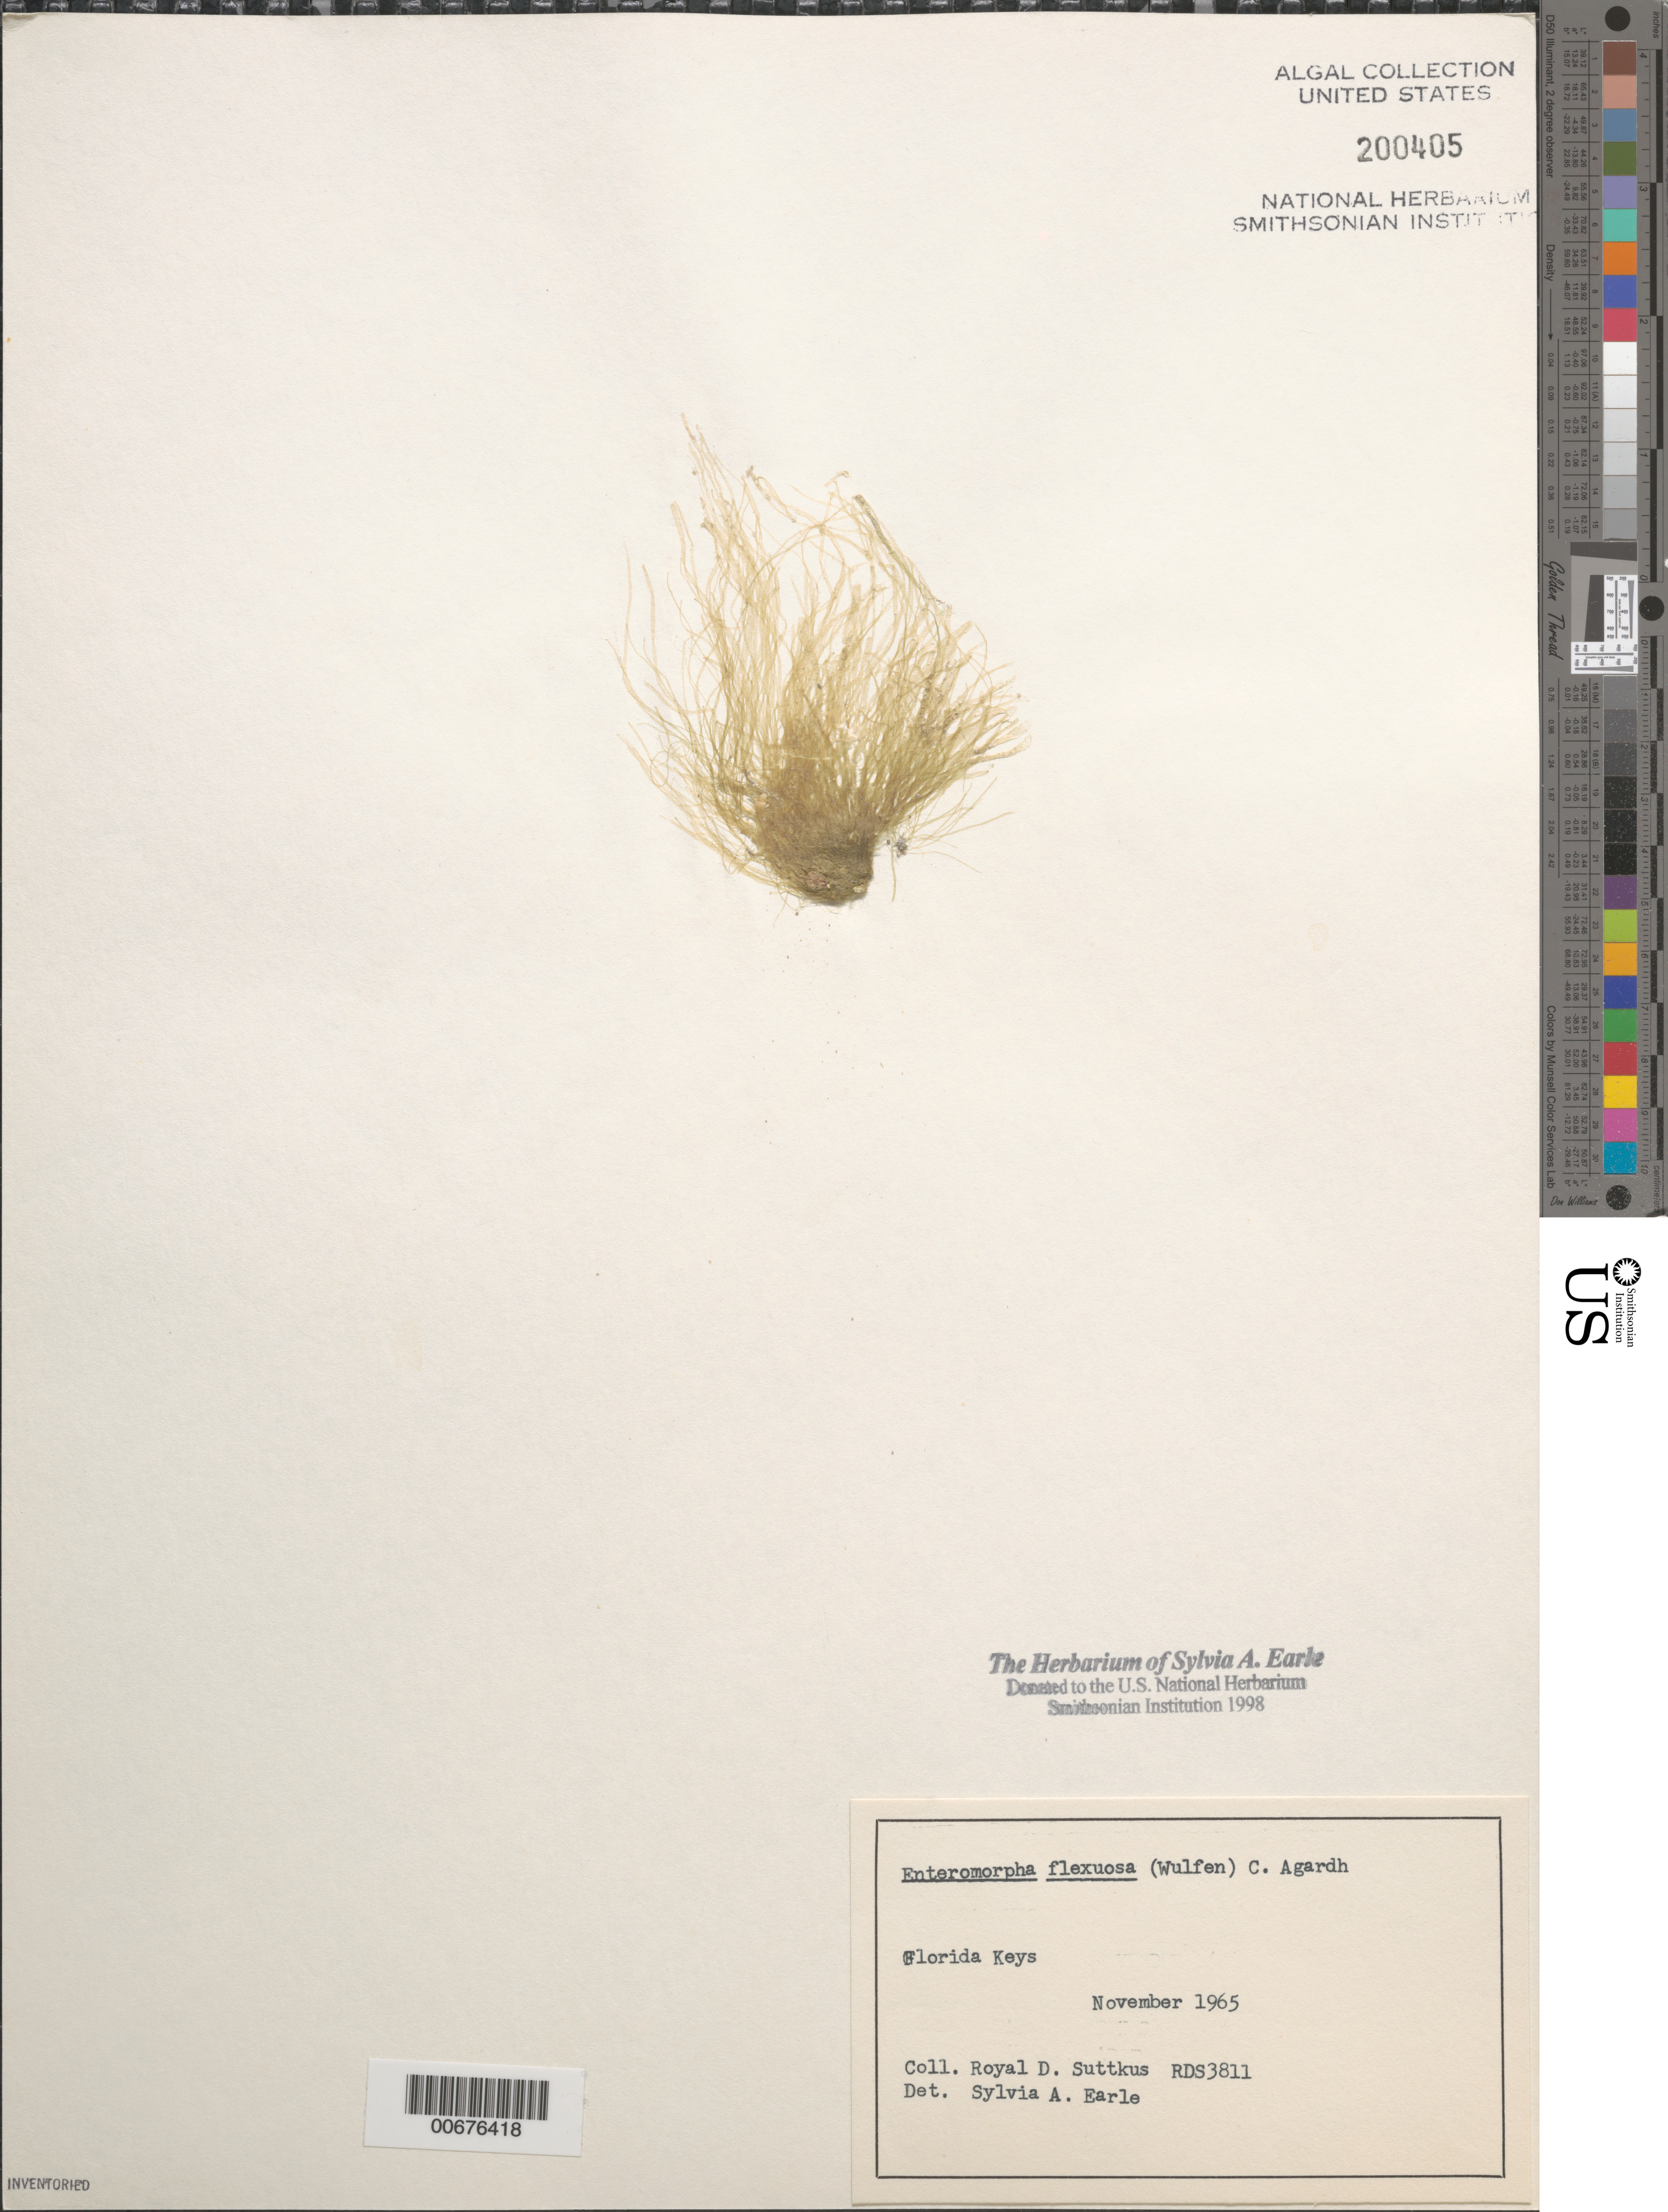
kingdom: Plantae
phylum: Chlorophyta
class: Ulvophyceae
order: Ulvales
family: Ulvaceae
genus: Ulva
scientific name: Ulva flexuosa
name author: Wulfen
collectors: R. Suttkus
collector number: RDS3811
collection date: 1965-11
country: United States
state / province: Florida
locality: Florida Keys.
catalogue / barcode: US 200405